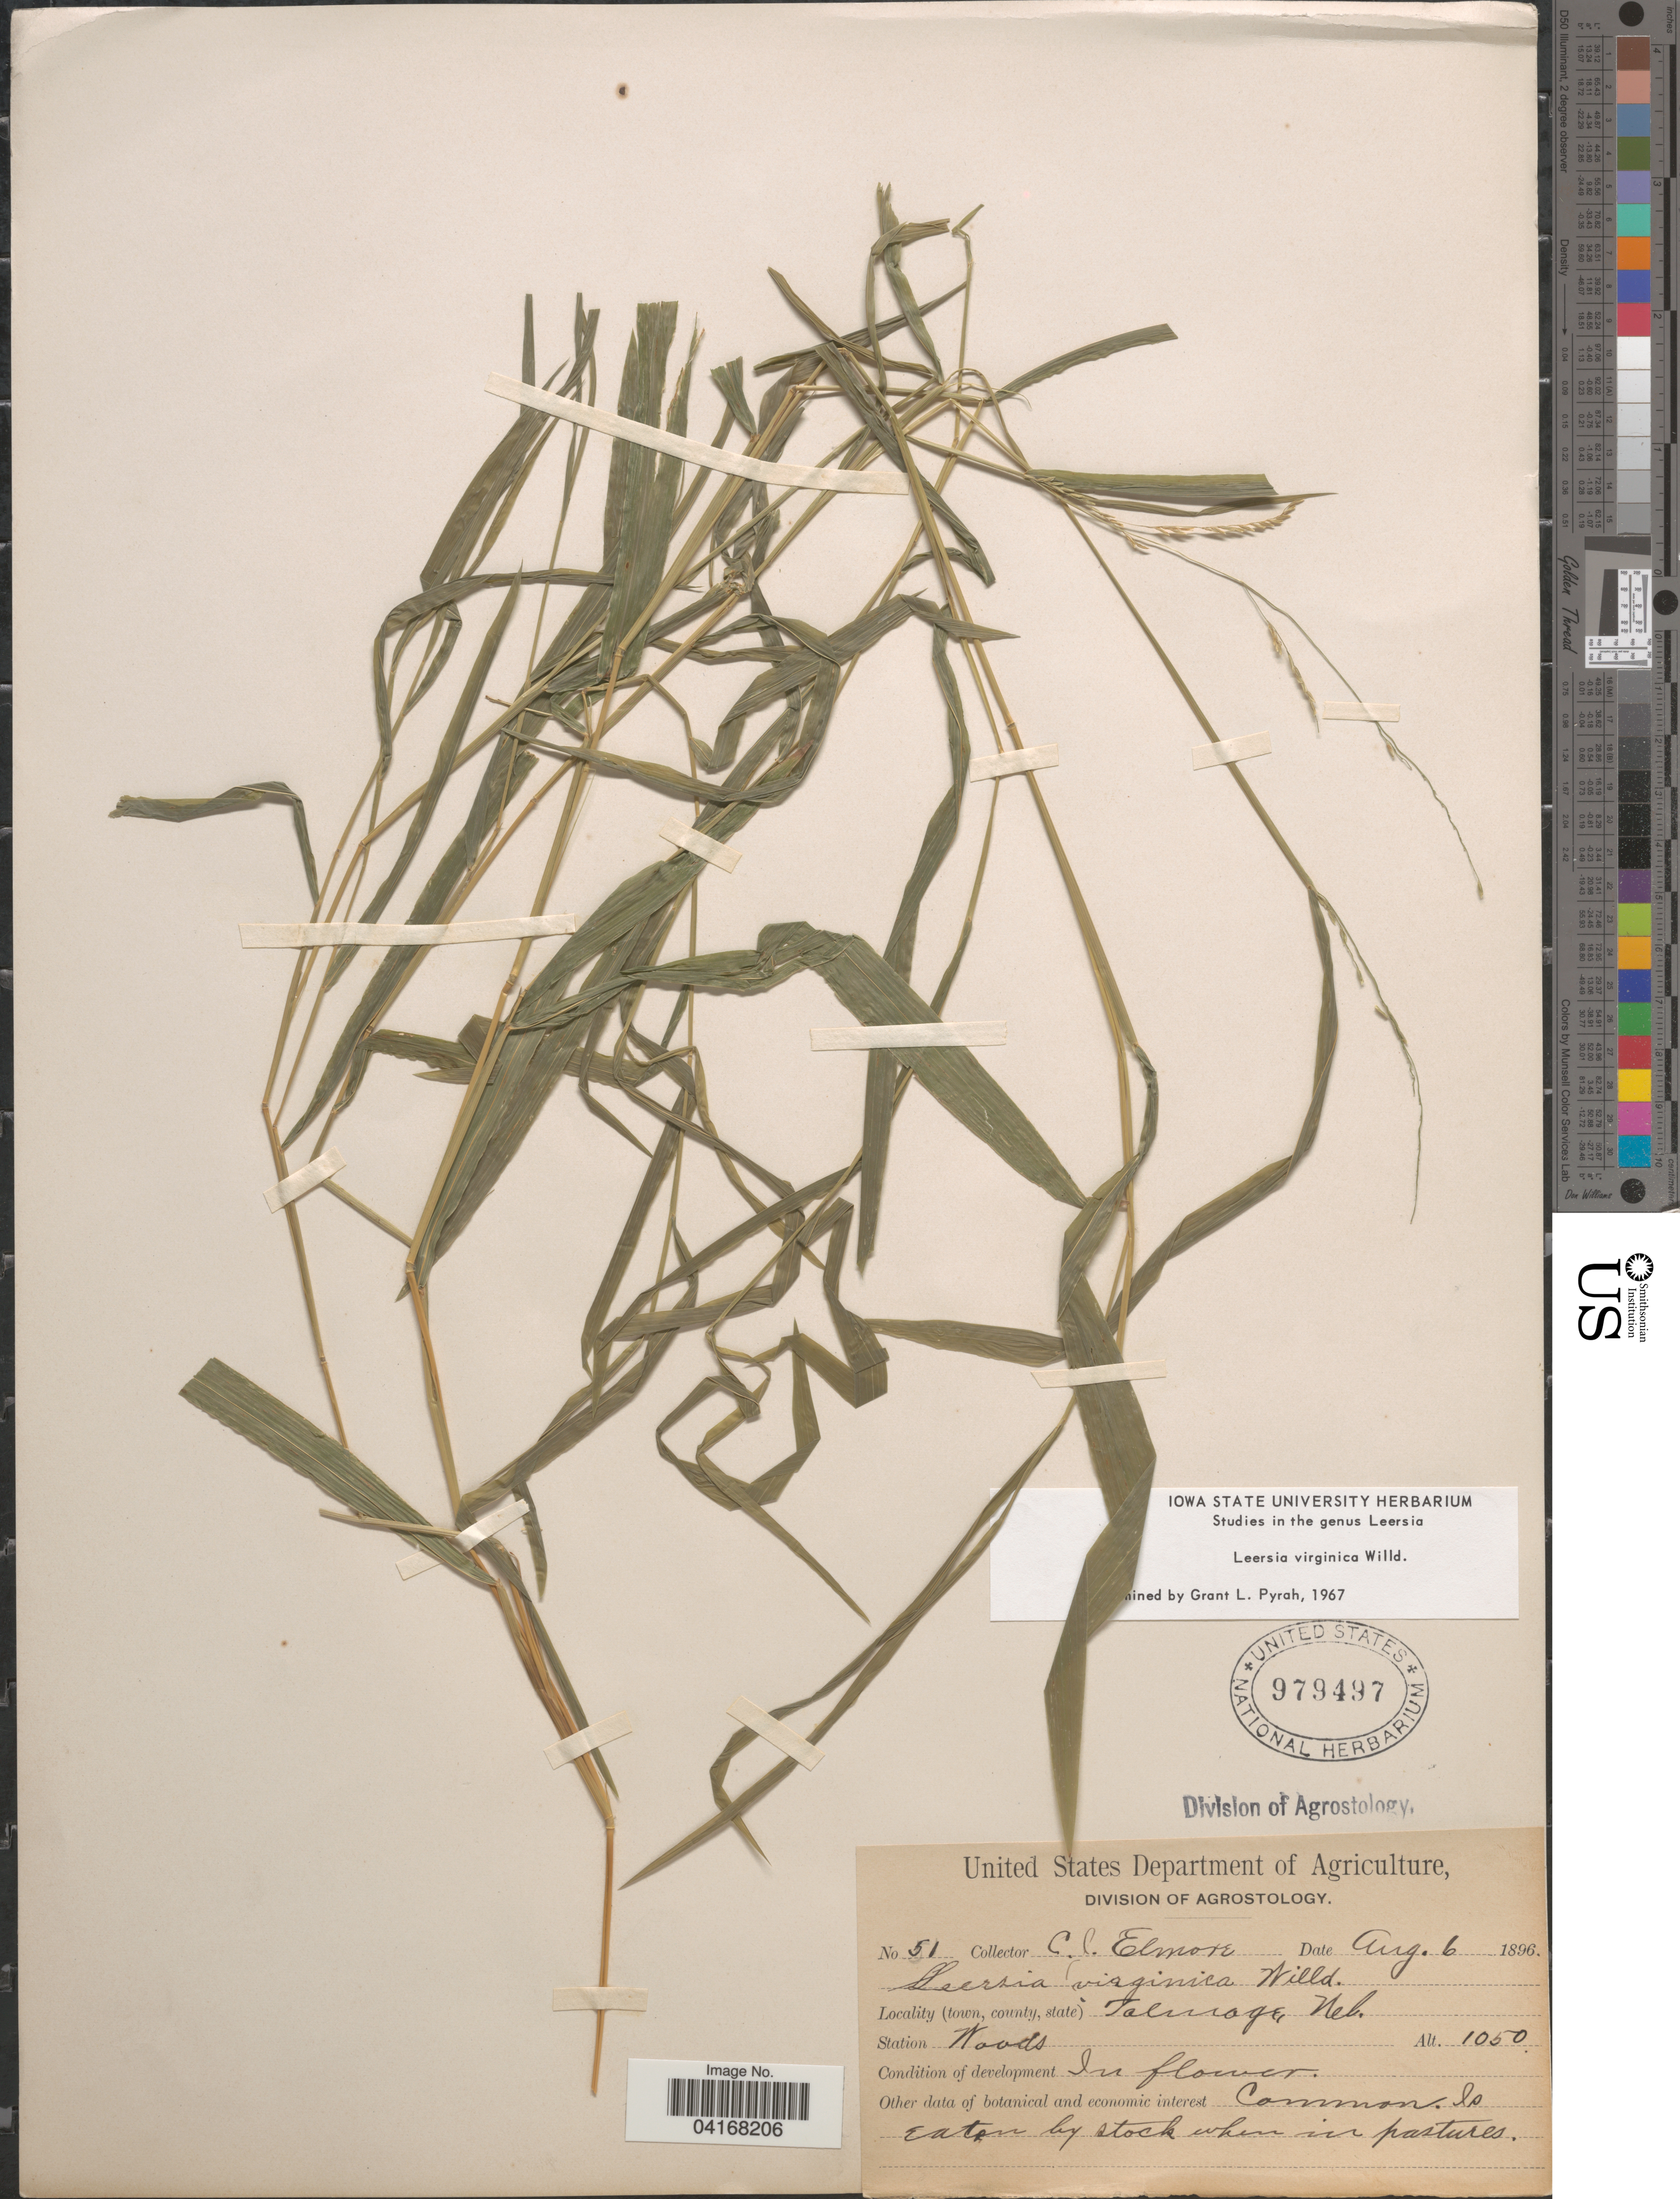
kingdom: Plantae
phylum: Tracheophyta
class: Liliopsida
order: Poales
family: Poaceae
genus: Leersia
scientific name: Leersia virginica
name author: Willd.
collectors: C. Elmore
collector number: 51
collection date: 1896-08-06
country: United States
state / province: Nebraska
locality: Talmage.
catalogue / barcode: US 979497